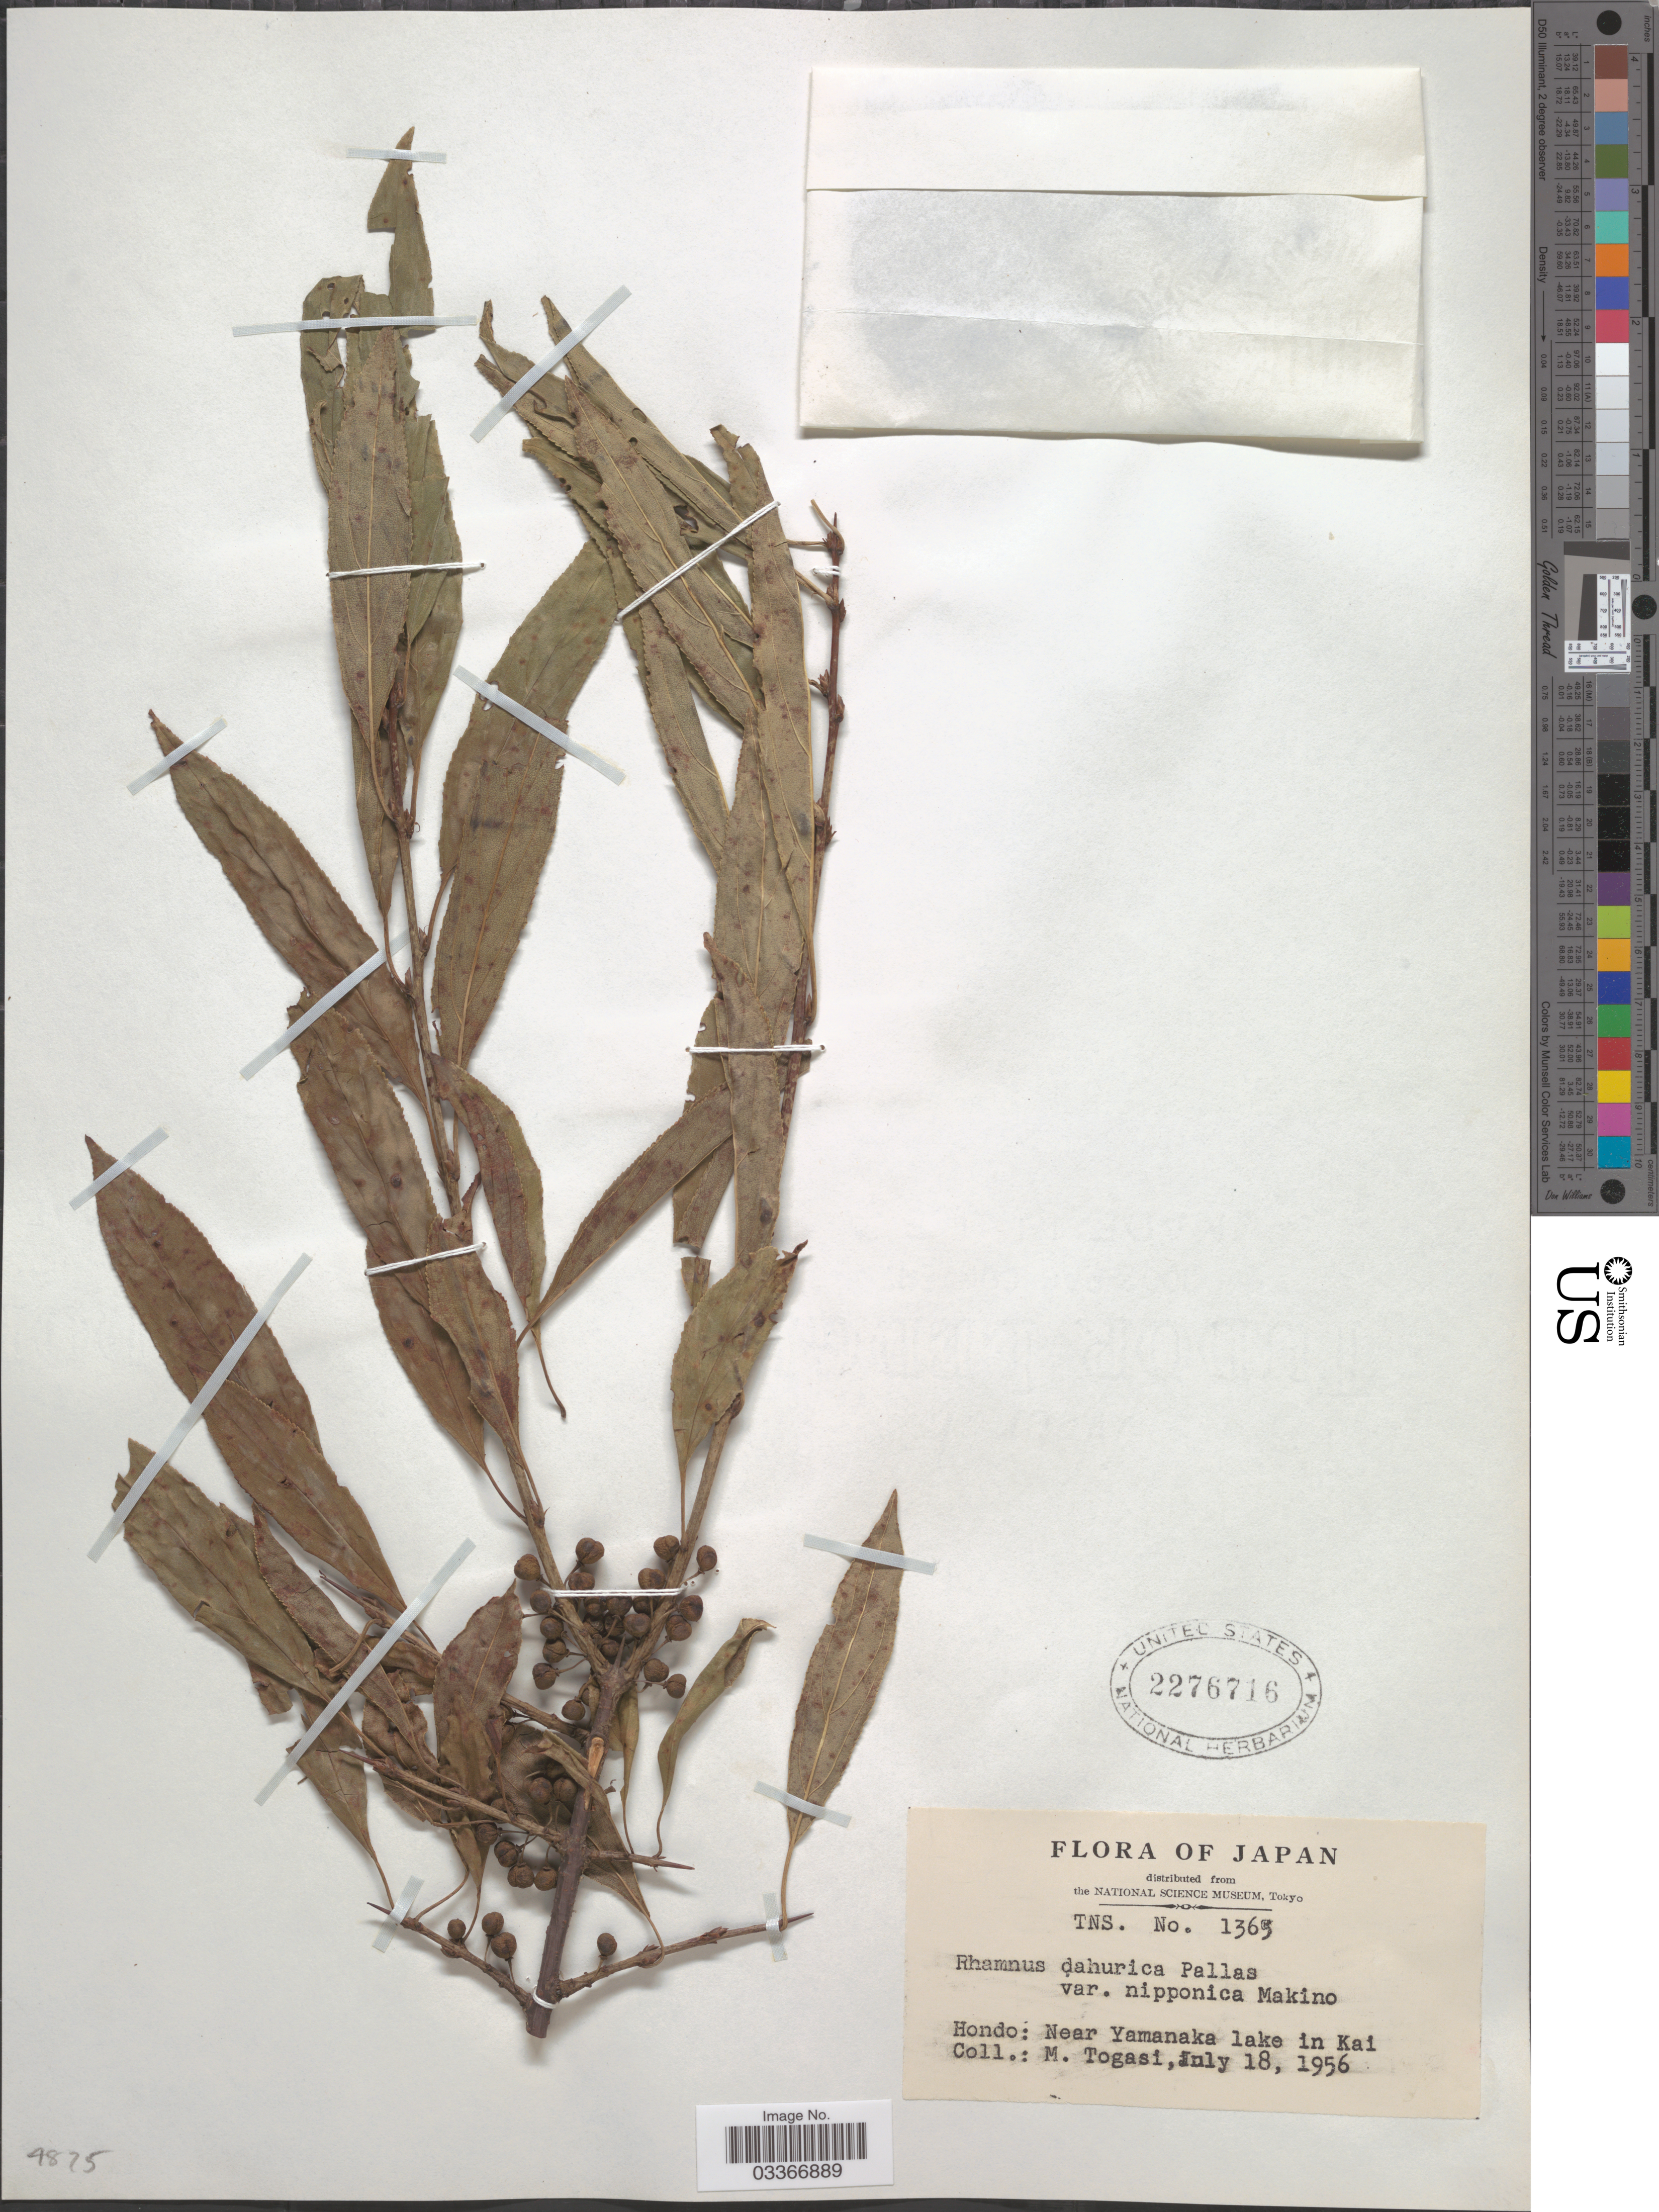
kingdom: Plantae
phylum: Tracheophyta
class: Magnoliopsida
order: Rosales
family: Rhamnaceae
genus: Rhamnus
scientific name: Rhamnus davurica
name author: Pall.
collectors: M. Togasi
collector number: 1365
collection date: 1956-07-18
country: Japan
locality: Hondo: Near Yamanaka lake in Kai.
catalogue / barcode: US 2276716